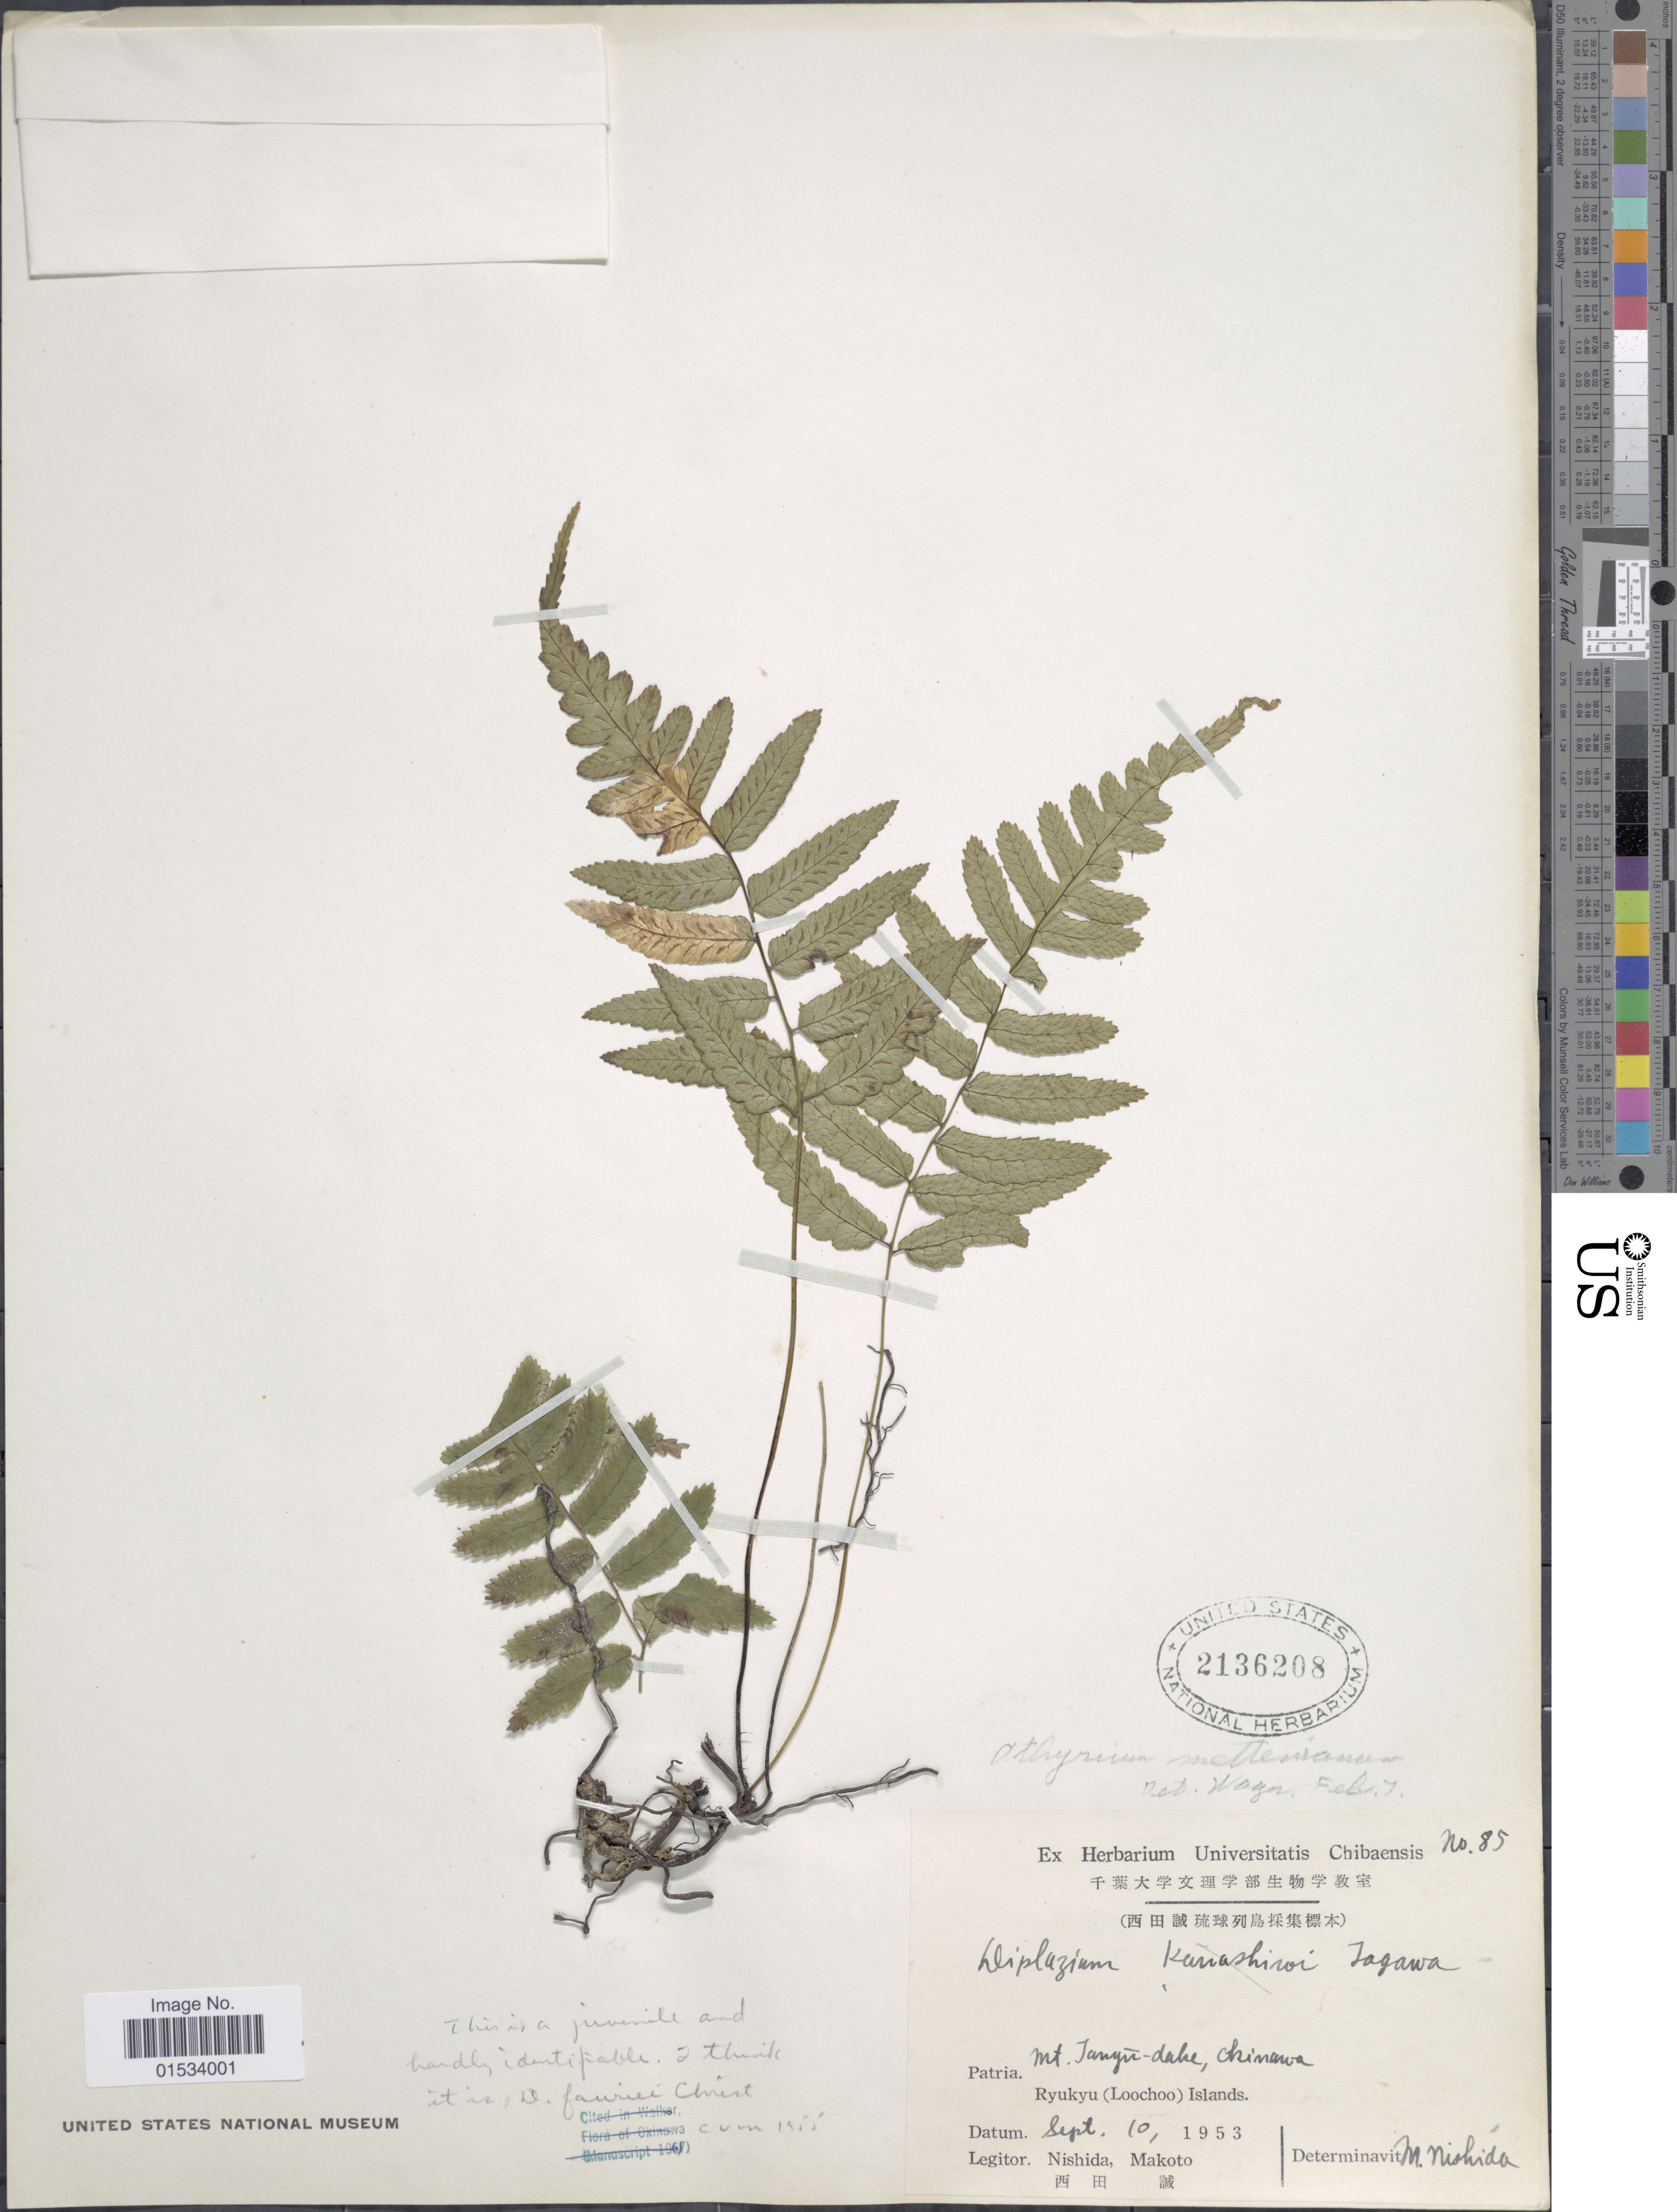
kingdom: Plantae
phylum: Tracheophyta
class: Polypodiopsida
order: Polypodiales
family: Athyriaceae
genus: Diplazium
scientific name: Diplazium mettenianum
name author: (Miq.) C. Chr.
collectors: M. Nishida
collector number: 85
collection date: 1953-09-10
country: Japan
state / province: Okinawa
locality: Mt. Tanyu-dake, Ryukyu (Loochoo) Islands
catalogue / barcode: US 2136208